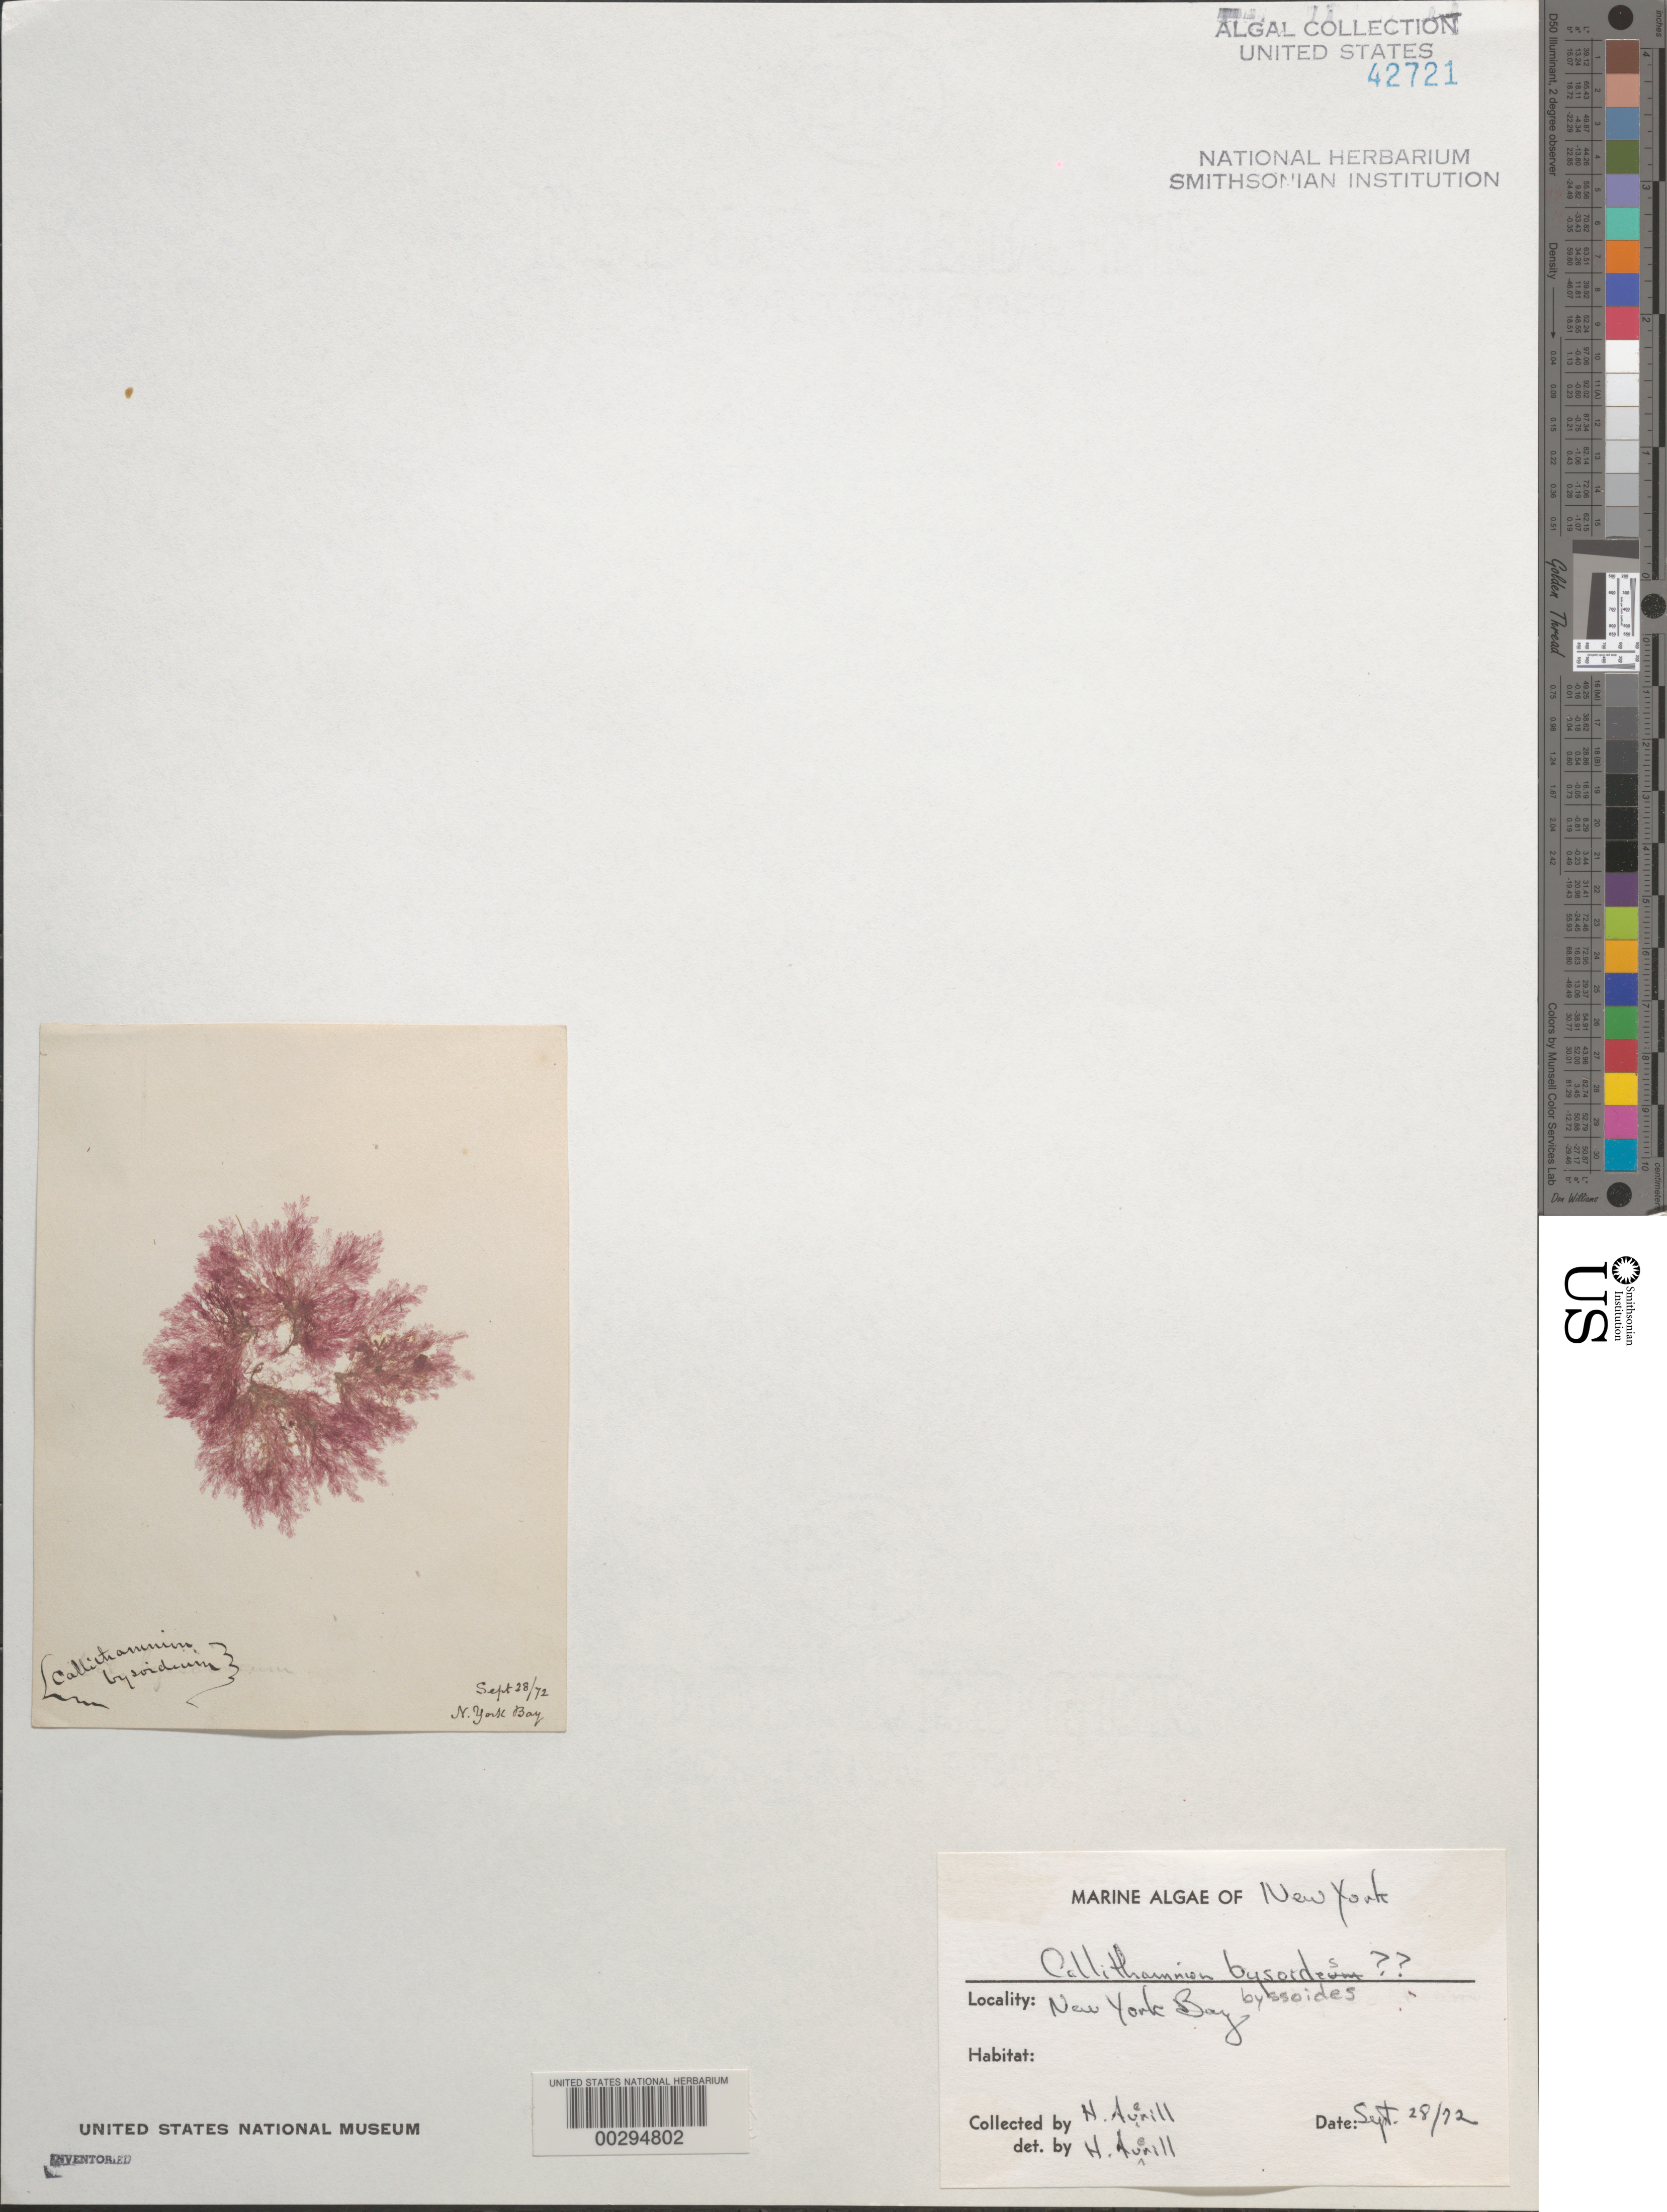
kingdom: Plantae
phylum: Rhodophyta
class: Florideophyceae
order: Ceramiales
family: Callithamniaceae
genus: Aglaothamnion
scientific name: Aglaothamnion tenuissimum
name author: (Bonnem.) Feldm.-Maz.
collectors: H. Averill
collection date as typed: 28 Sep 1872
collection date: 1872-09-28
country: United States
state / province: New York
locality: New York Bay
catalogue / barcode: US 42721